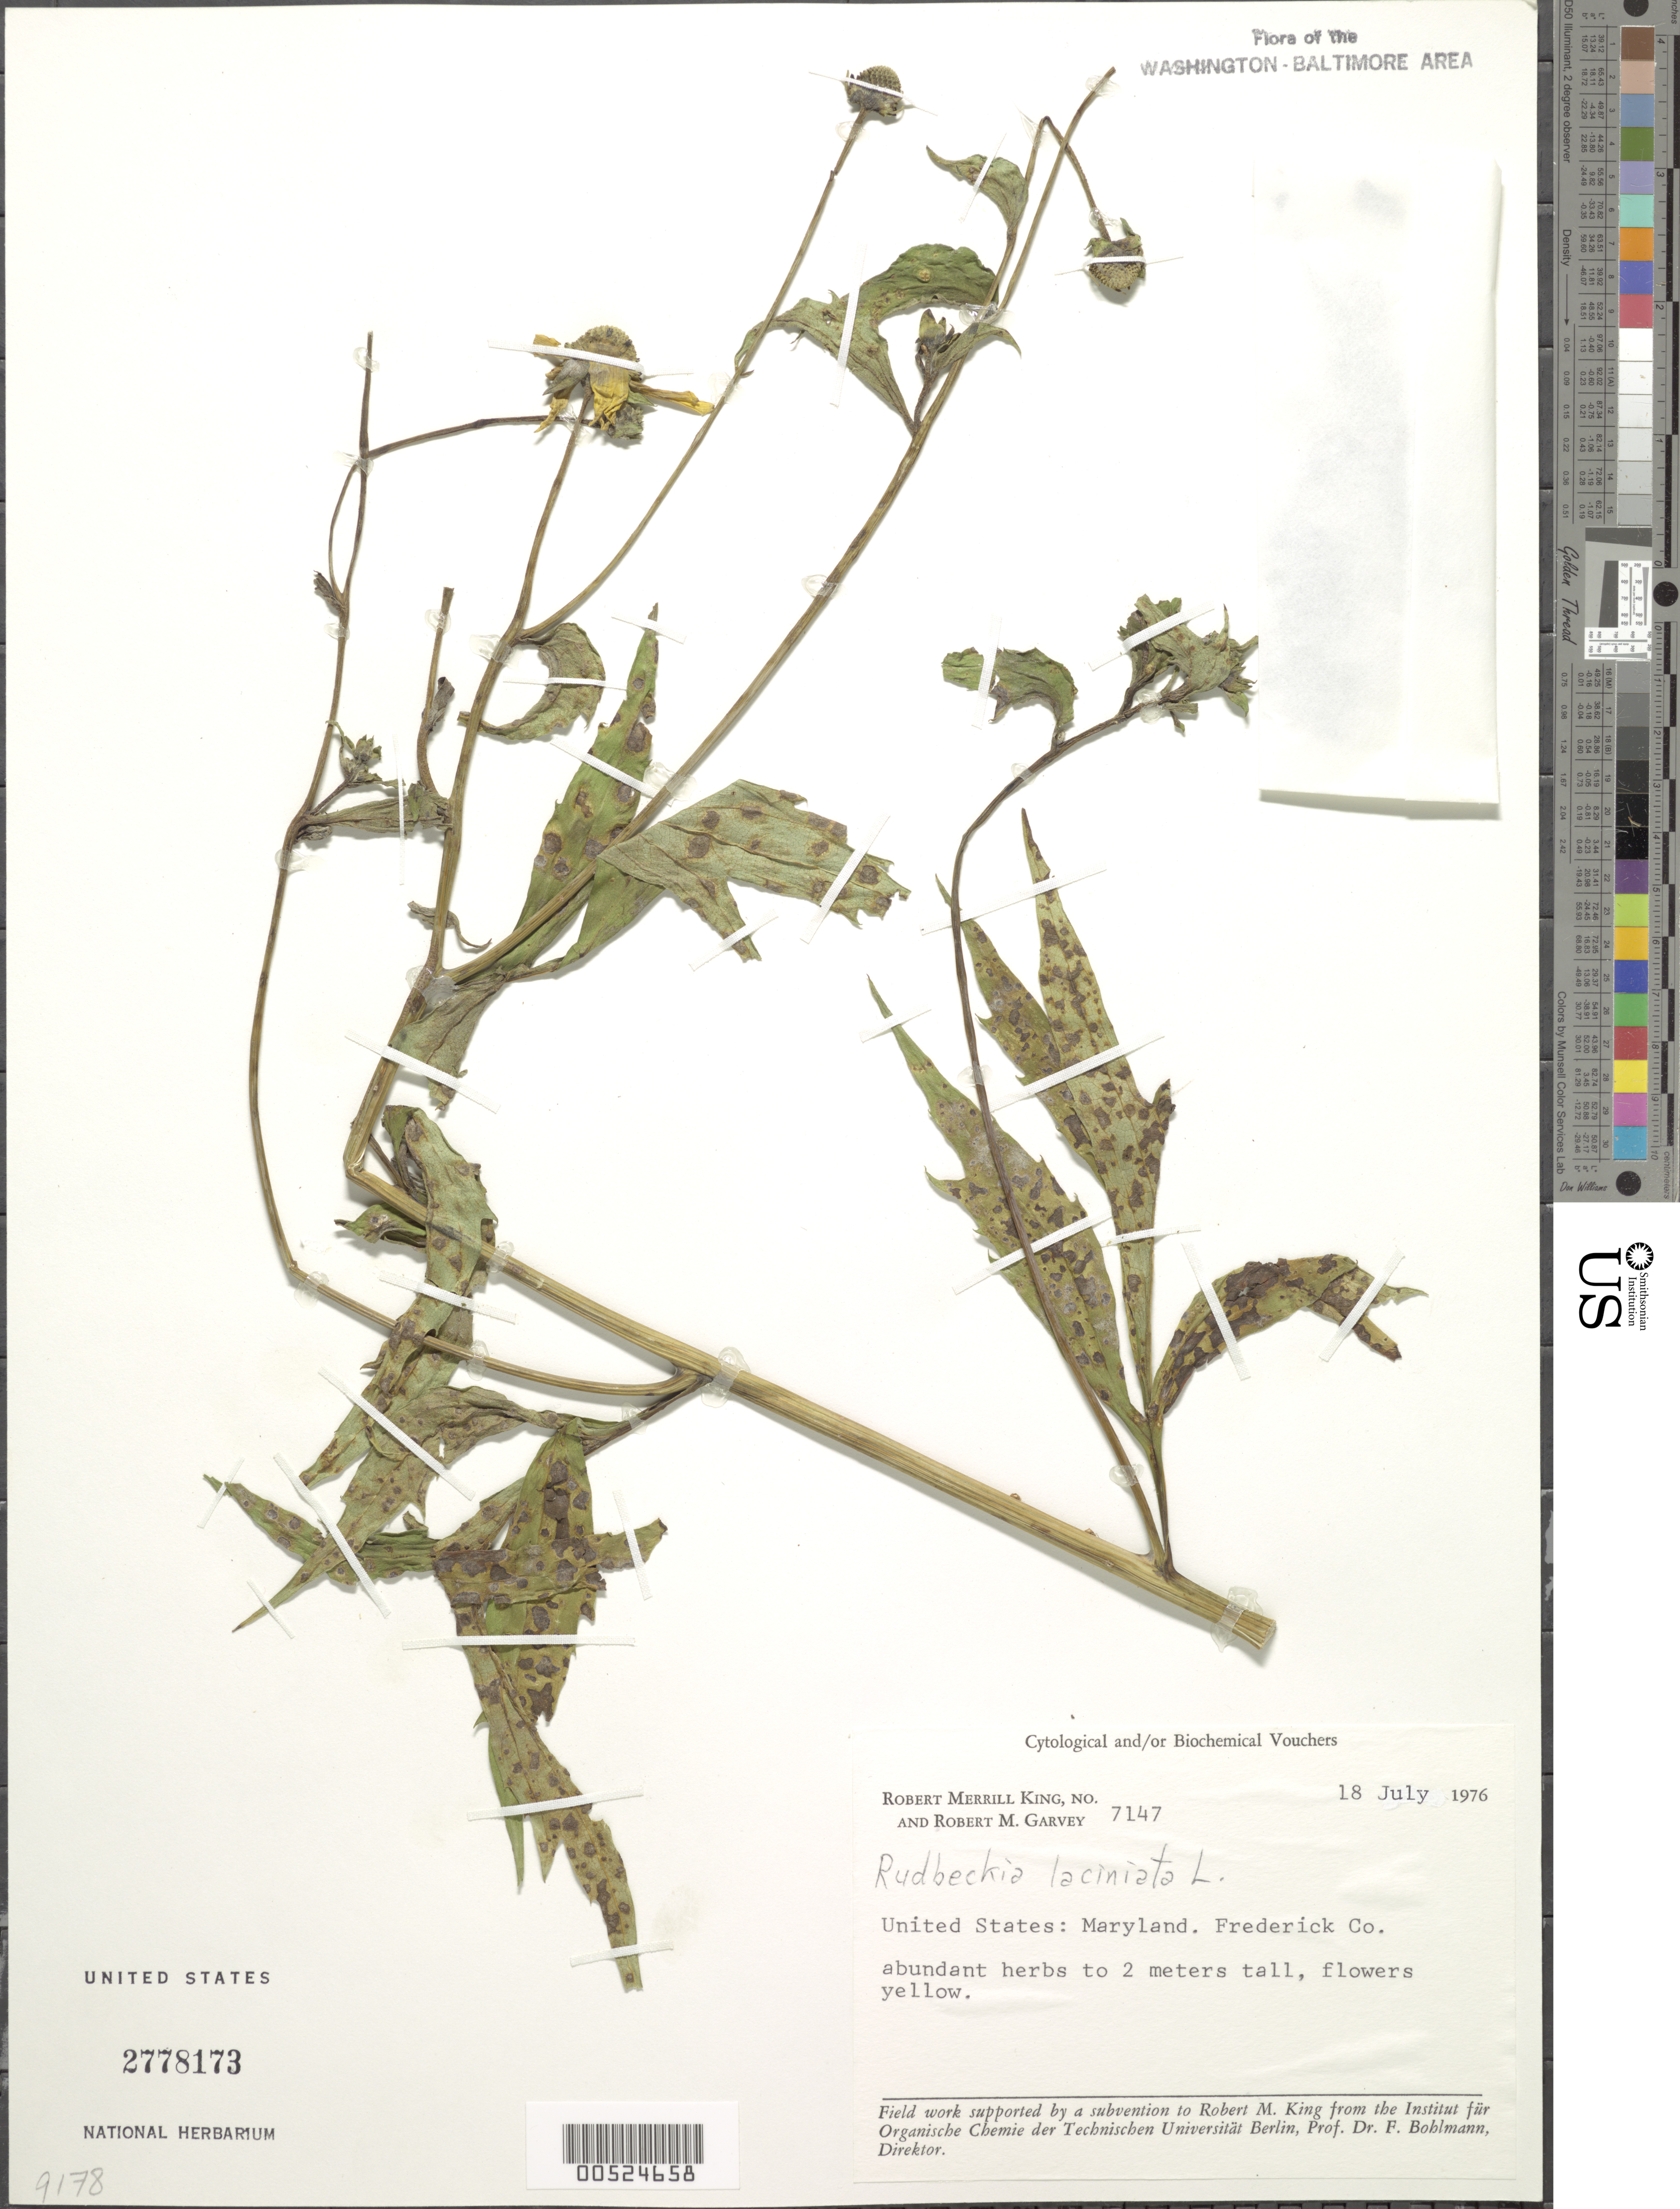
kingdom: Plantae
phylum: Tracheophyta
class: Magnoliopsida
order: Asterales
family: Asteraceae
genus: Rudbeckia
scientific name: Rudbeckia laciniata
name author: L.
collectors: R. M. King & R. Garvey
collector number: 7147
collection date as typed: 18 Jul 1976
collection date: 1976-07-18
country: United States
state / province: Maryland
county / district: Frederick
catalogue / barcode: US 2778173